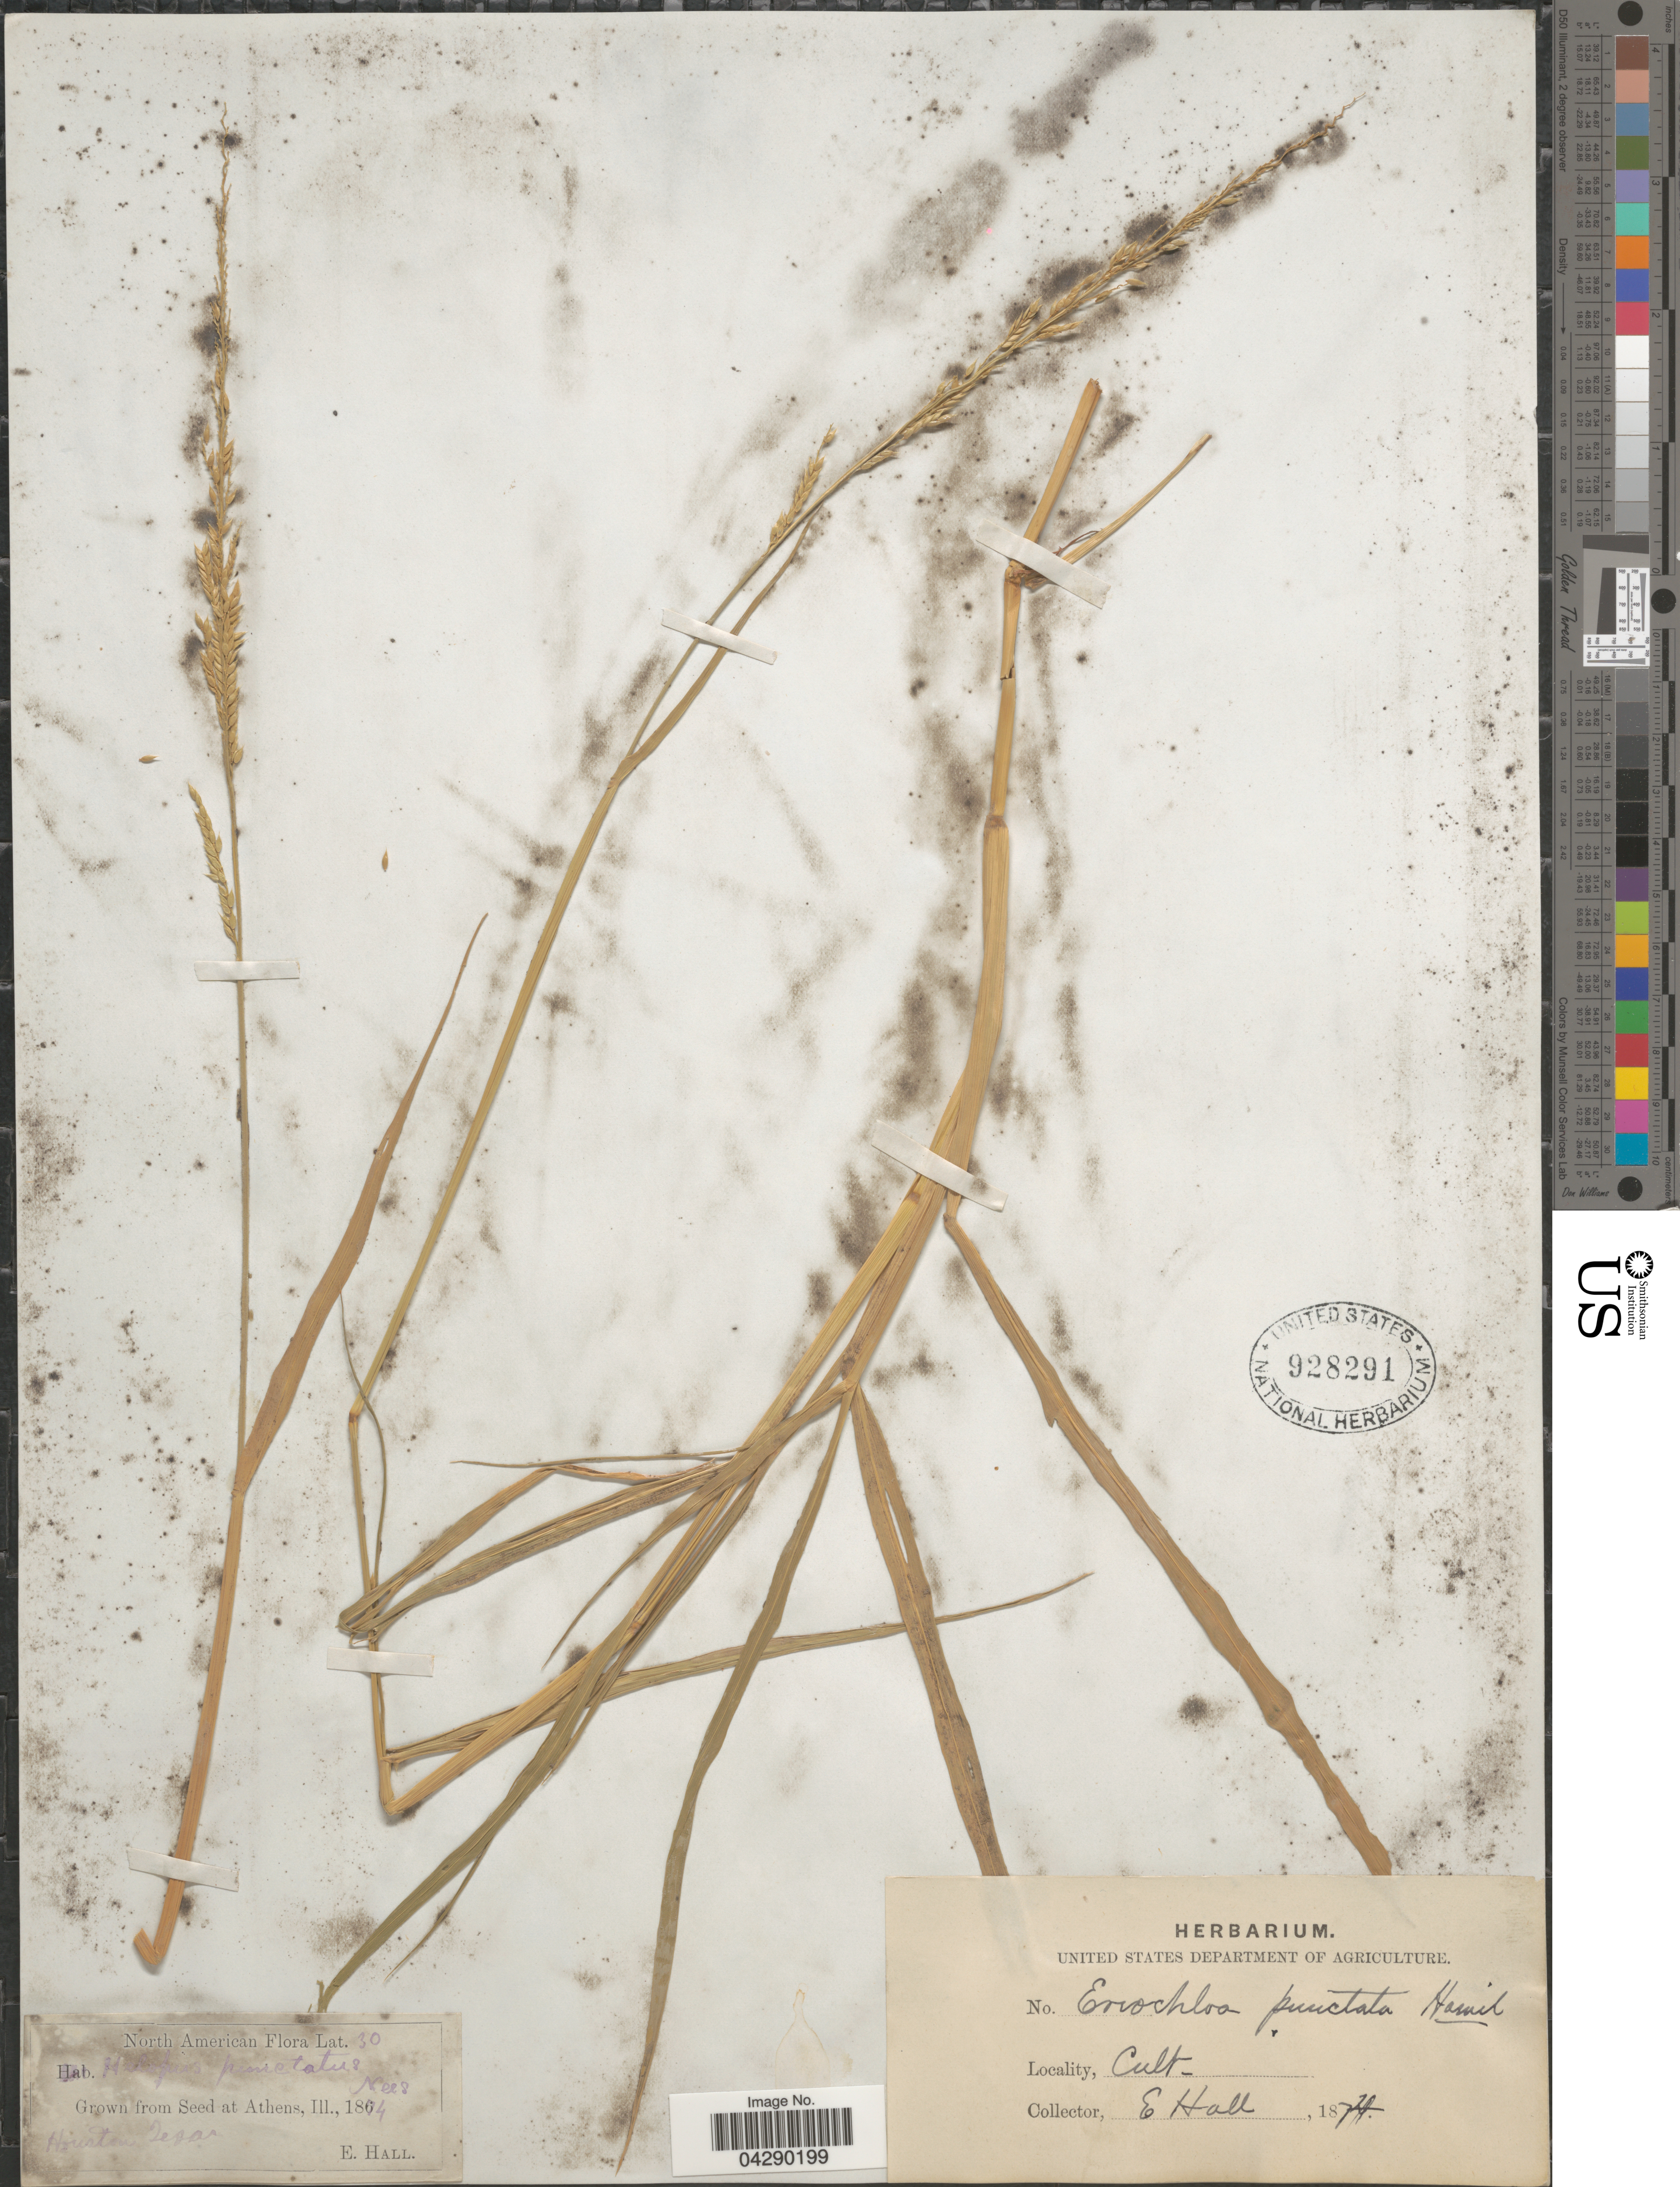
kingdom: Plantae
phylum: Tracheophyta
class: Liliopsida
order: Poales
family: Poaceae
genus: Eriochloa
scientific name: Eriochloa punctata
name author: (L.) Desv. ex Ham.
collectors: E. Hall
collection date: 1874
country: United States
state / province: Texas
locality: Grown from Seed at Athens, III. Houston [unsure placement]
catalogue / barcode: US 928291